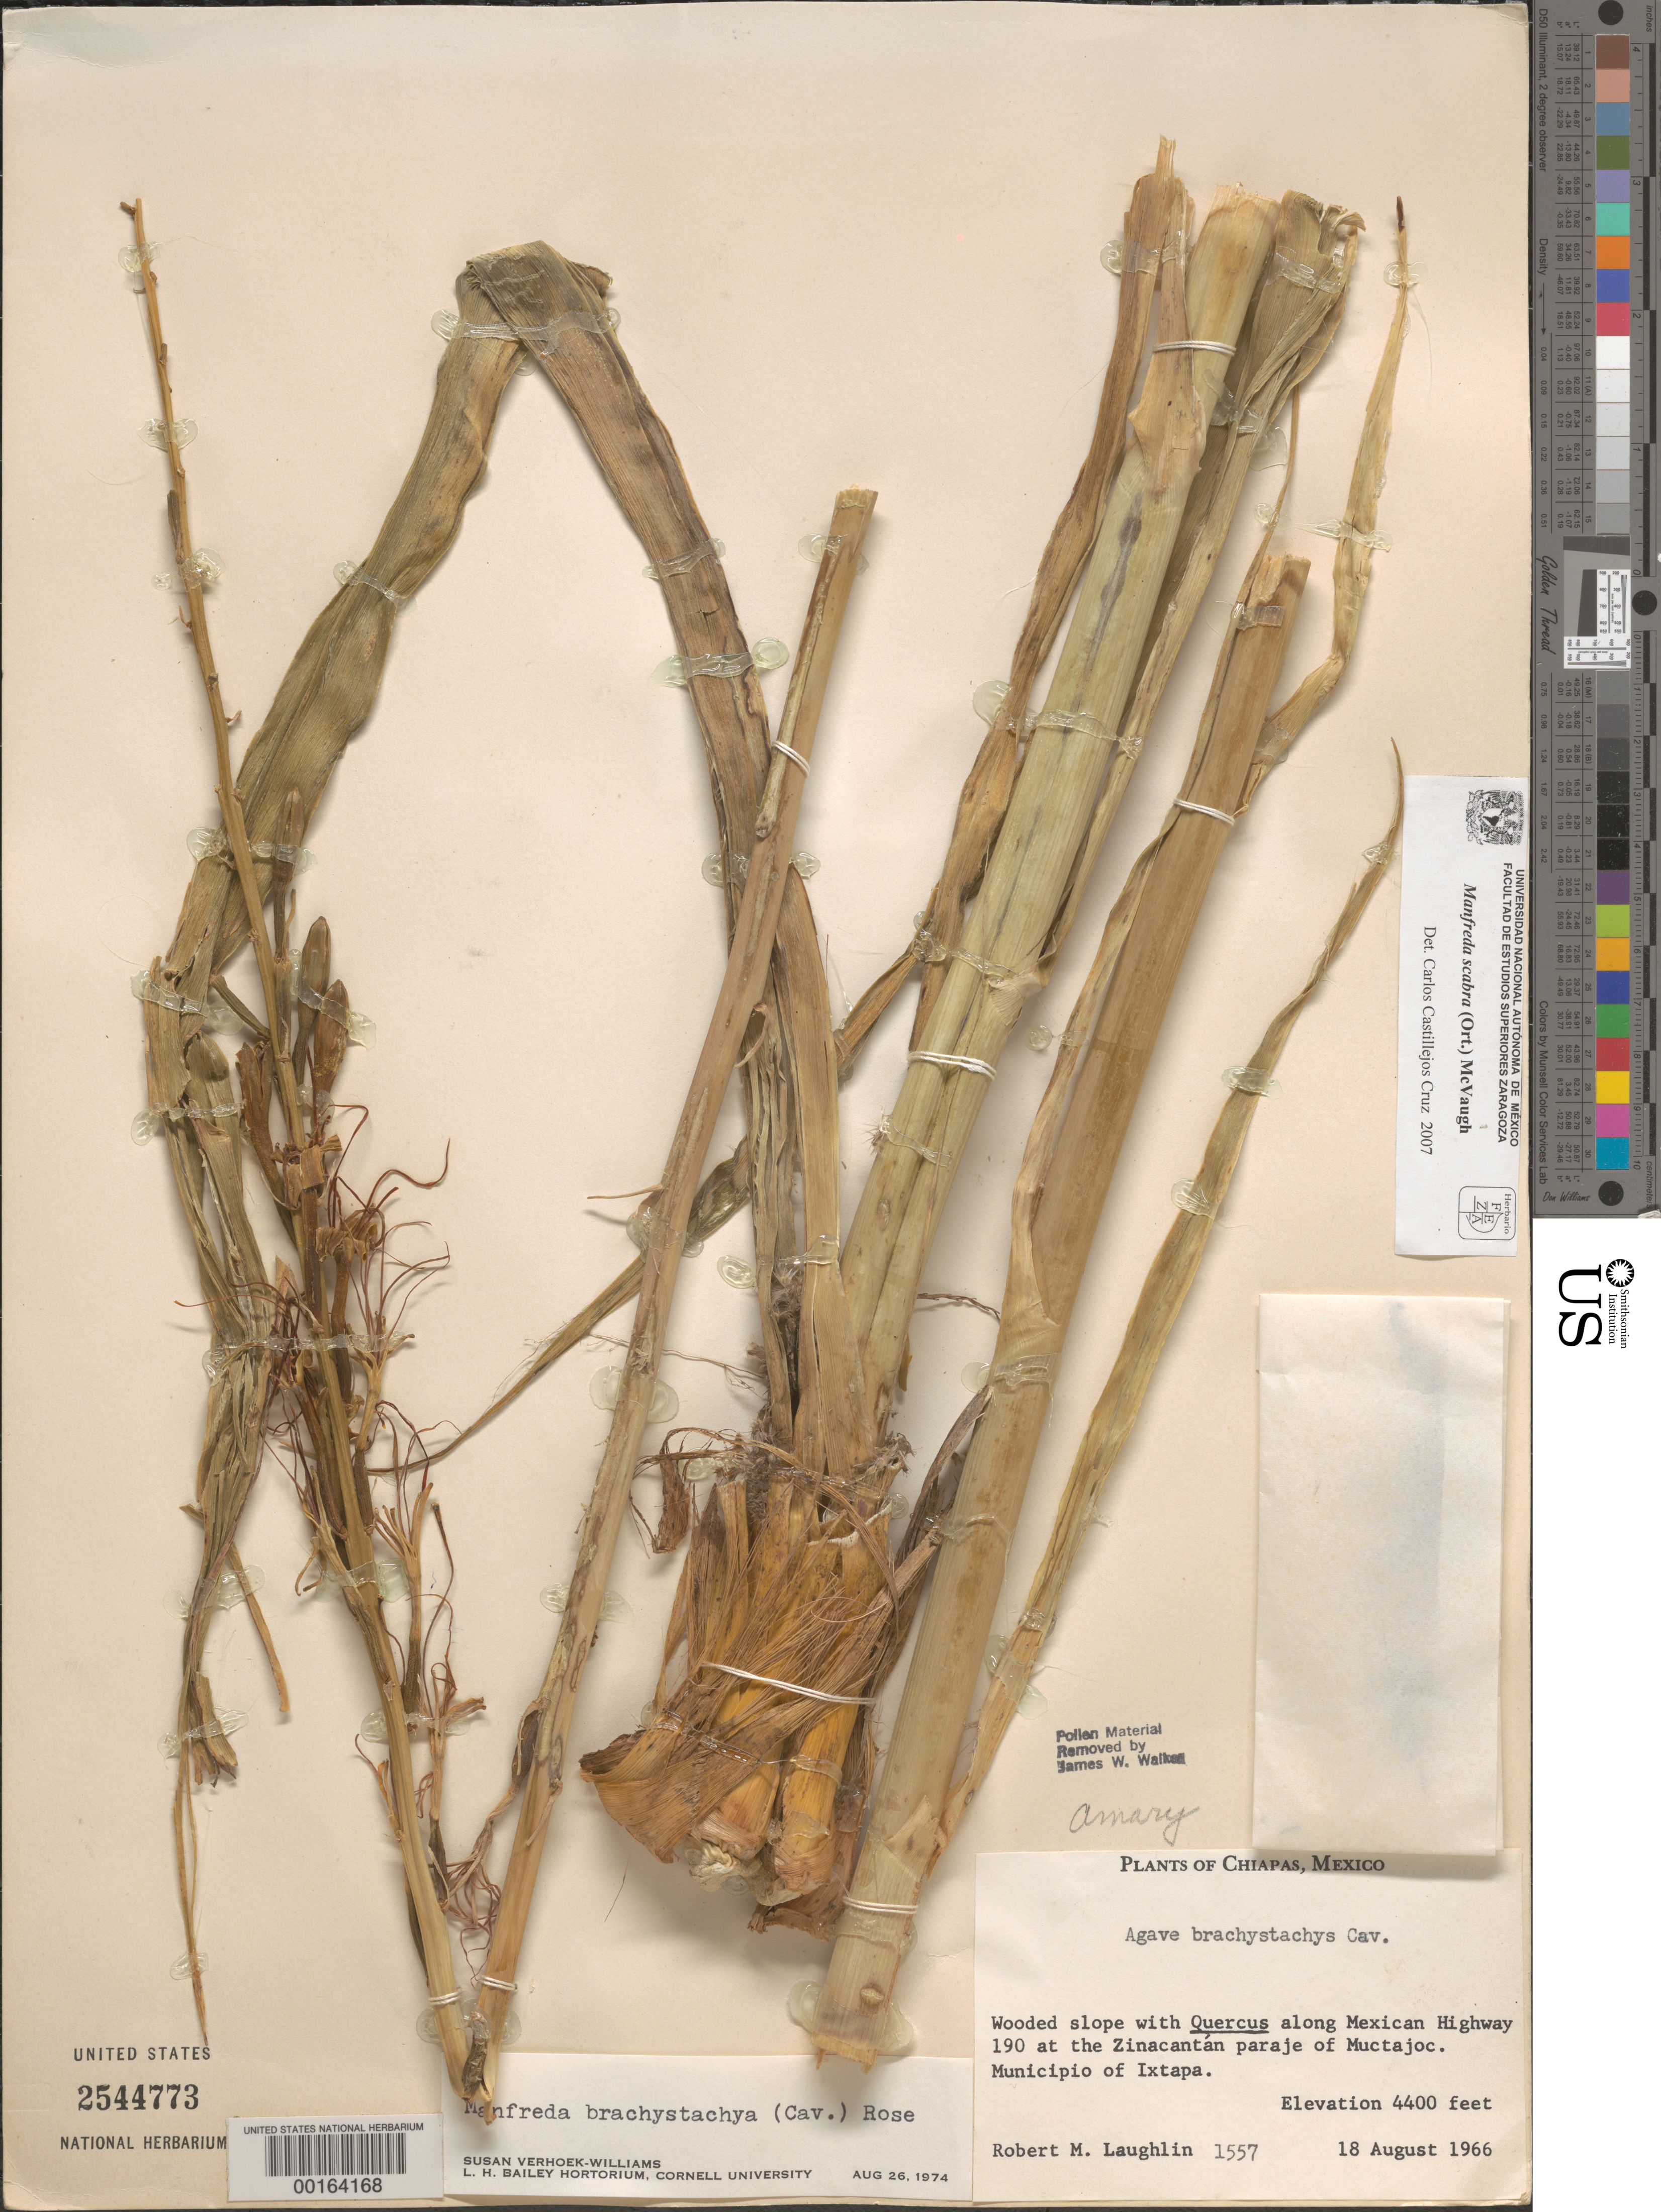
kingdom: Plantae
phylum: Tracheophyta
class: Liliopsida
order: Asparagales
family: Asparagaceae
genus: Manfreda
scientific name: Manfreda brachystachys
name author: (Cav.) Rose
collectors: R. M. Laughlin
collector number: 1557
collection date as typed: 18 Aug 1966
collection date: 1966-08-18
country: Mexico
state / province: Chiapas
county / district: Ixtapa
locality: Along Mexican highway 190 at the Zinacantan paraje of Muctajoc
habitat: Wooded slope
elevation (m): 1341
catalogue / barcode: US 2544773